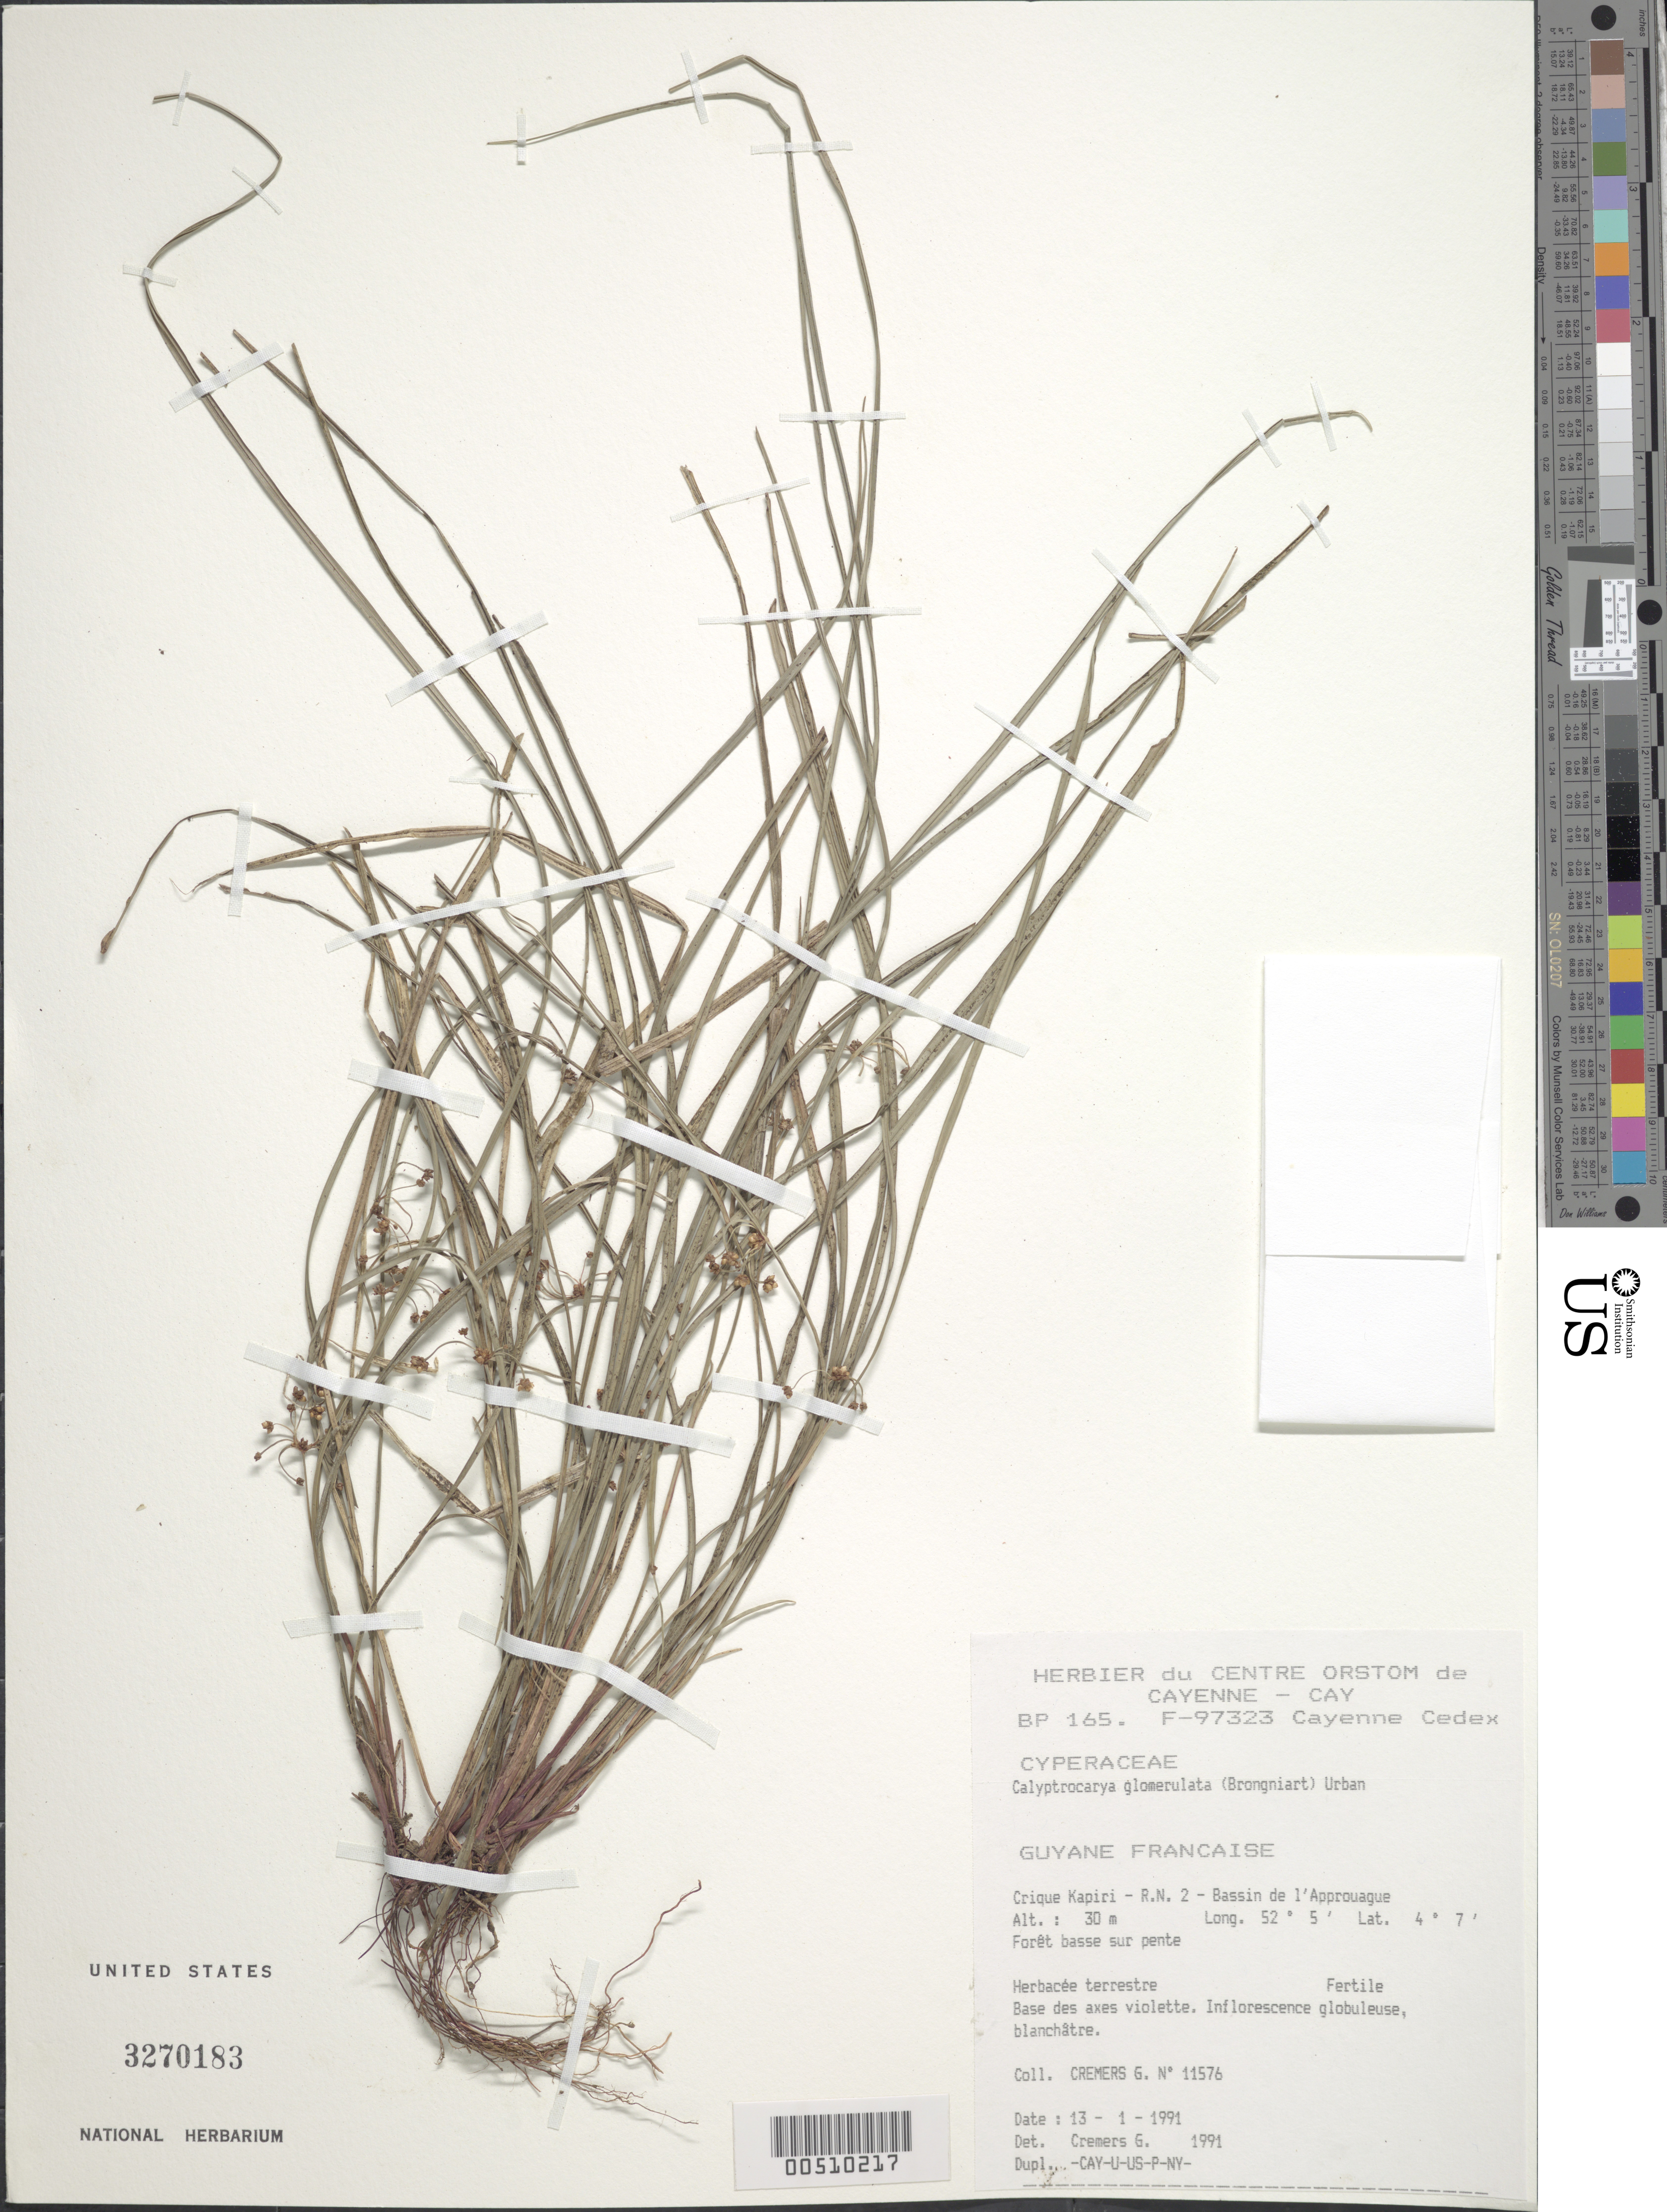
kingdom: Plantae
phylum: Tracheophyta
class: Liliopsida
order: Poales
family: Cyperaceae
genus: Calyptrocarya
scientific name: Calyptrocarya glomerulata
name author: (Brongn.) Urb.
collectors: G. Cremers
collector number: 11576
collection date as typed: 13 Jan 1991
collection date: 1991-01-13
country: French Guiana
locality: Crique Kapiri - R.N. 2 - Bassin de l'Approuague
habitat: Foret basse sur pente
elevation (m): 30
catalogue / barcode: US 3270183